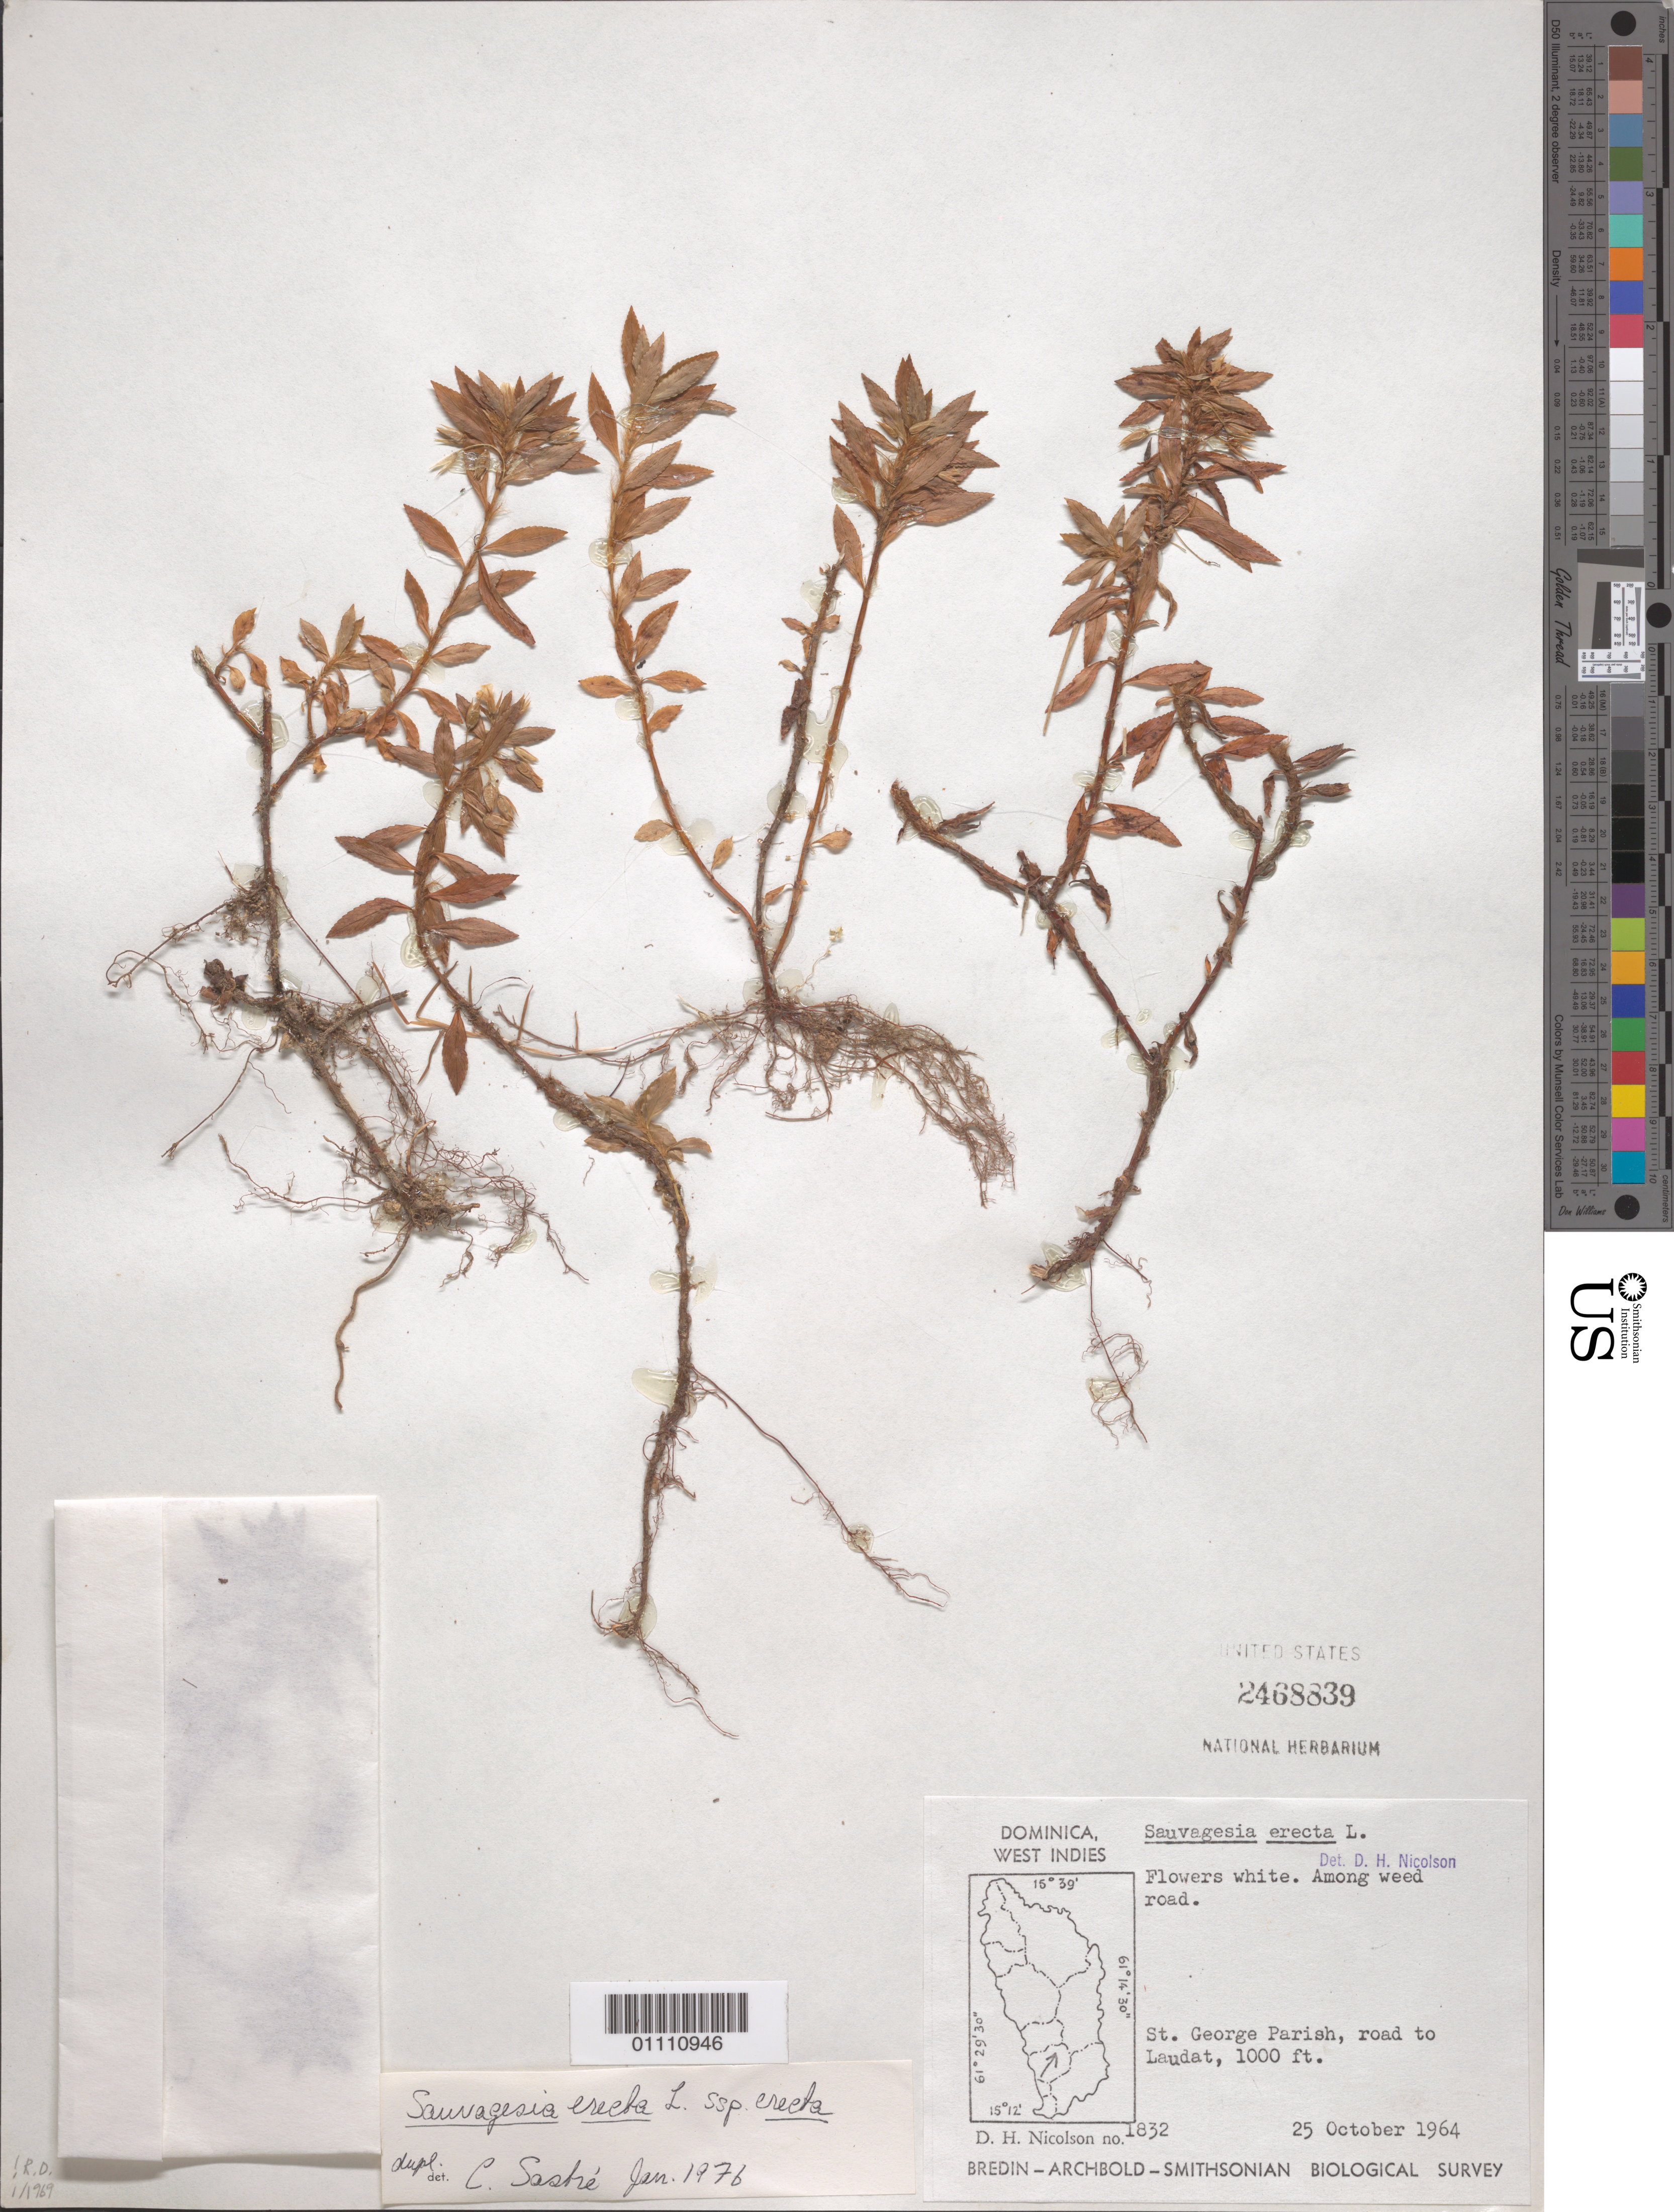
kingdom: Plantae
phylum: Tracheophyta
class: Magnoliopsida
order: Malpighiales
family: Ochnaceae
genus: Sauvagesia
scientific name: Sauvagesia erecta subsp. erecta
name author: L.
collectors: D. H. Nicolson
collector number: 1832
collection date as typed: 25 Oct 1964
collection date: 1964-10-25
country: Dominica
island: Dominica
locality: St. George Parish, road to Laudat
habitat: among weeds, on the road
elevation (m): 305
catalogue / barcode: US 2468839